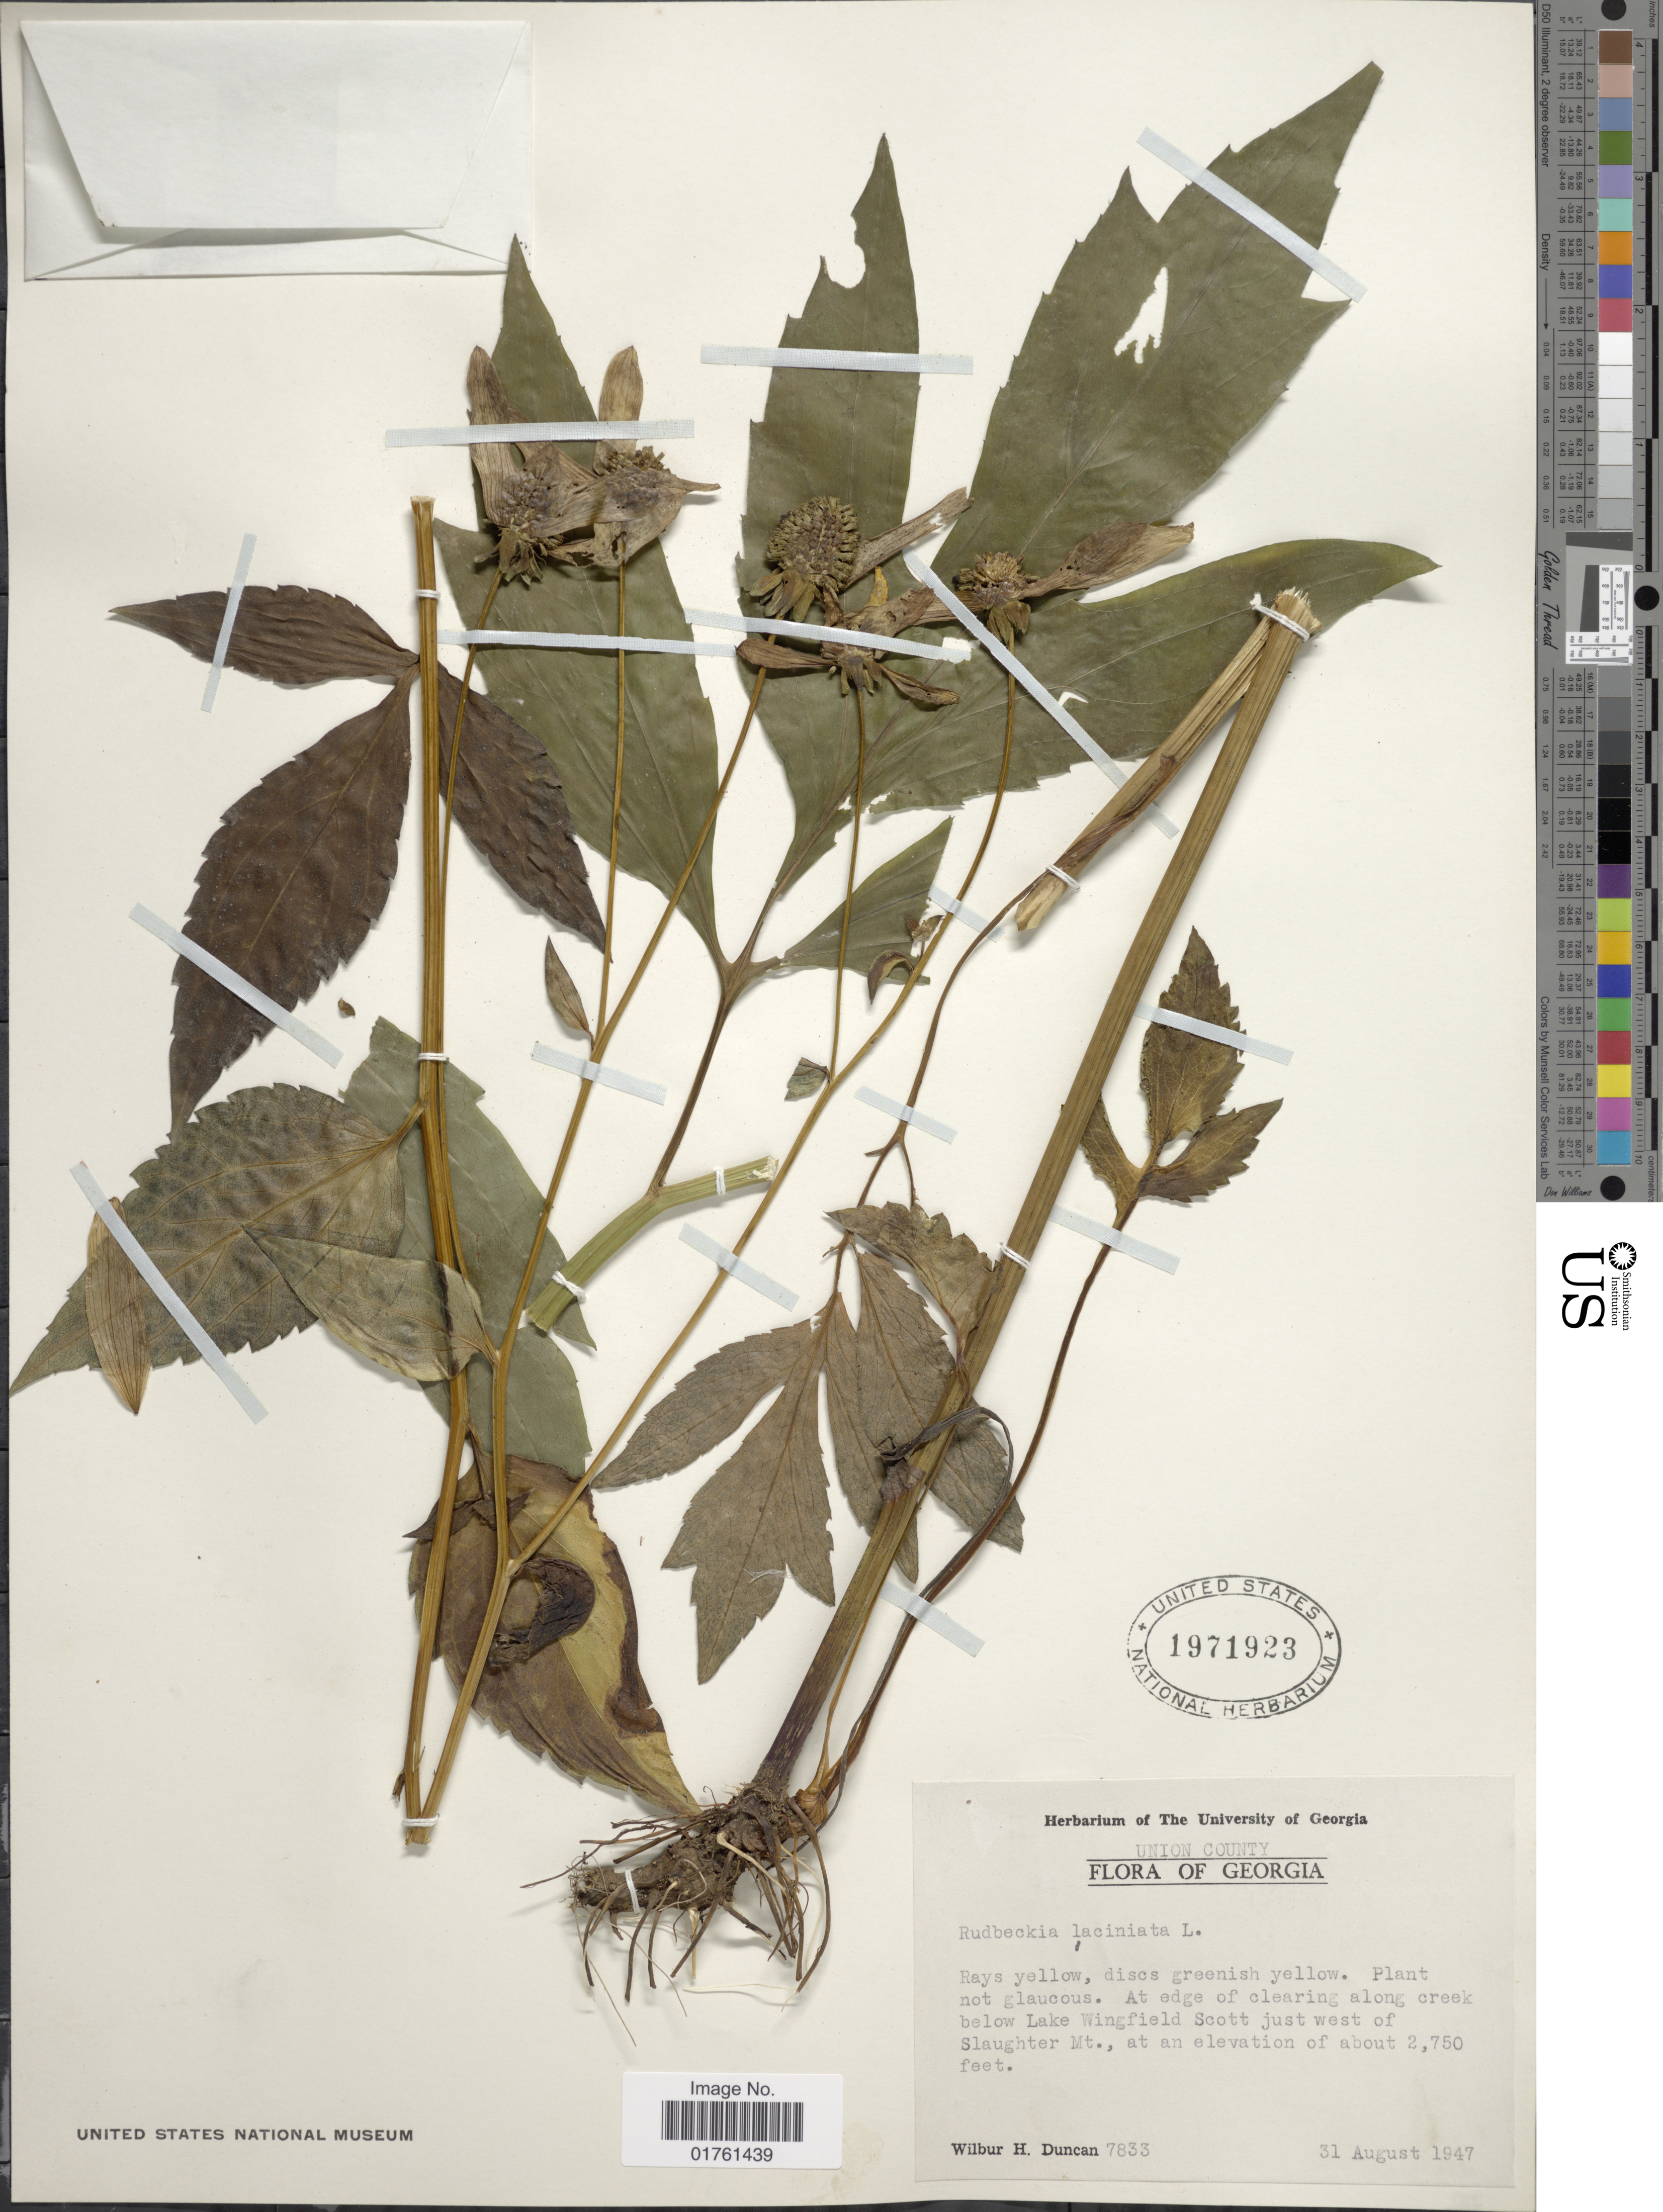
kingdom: Plantae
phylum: Tracheophyta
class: Magnoliopsida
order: Asterales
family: Asteraceae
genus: Rudbeckia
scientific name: Rudbeckia laciniata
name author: L.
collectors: W. H. Duncan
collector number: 7833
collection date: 1947-08-31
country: United States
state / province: Georgia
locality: Union County, At edge of clearing along creek below Lake Wingfield Scott just west of Slaughter Mt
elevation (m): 838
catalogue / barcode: US 1971923